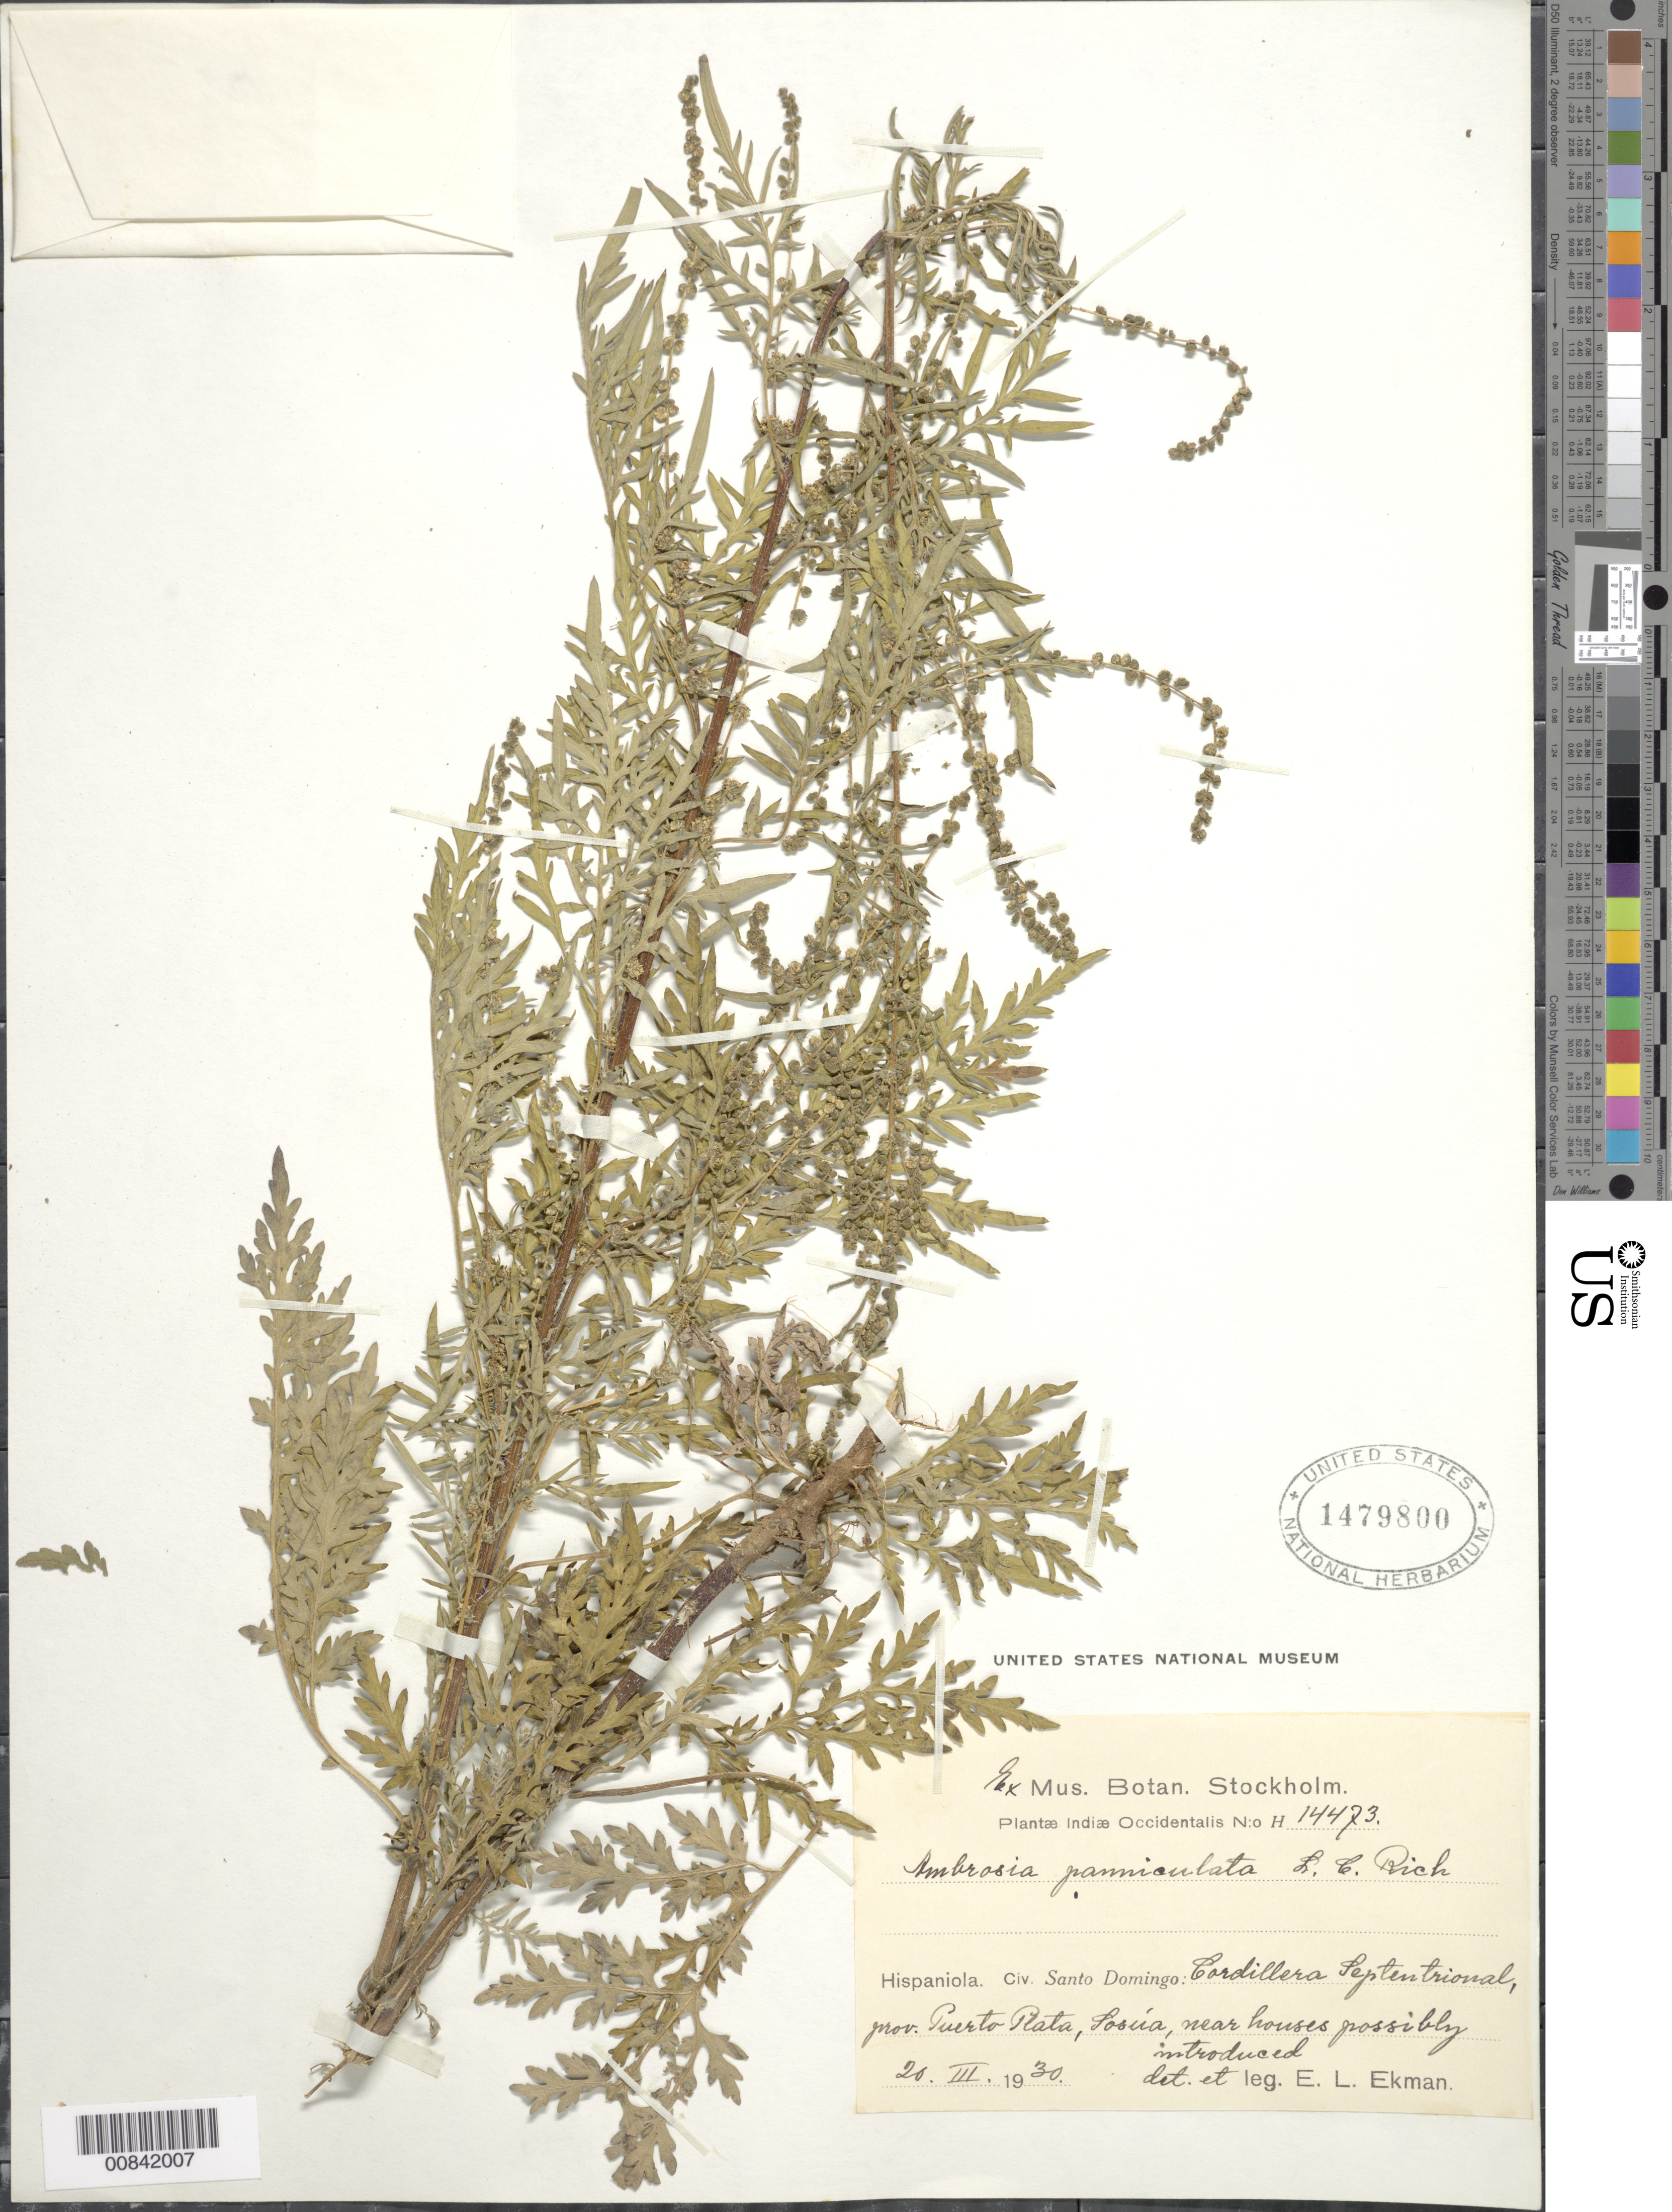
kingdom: Plantae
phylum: Tracheophyta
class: Magnoliopsida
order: Asterales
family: Asteraceae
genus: Ambrosia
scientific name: Ambrosia paniculata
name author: Michx.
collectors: E. L. Ekman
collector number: H 14473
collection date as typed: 20 Mar 1930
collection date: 1930-03-20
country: Dominican Republic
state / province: Puerto Plata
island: Hispaniola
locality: Cordillera Septentrional, Sosúa, near houses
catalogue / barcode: US 1479800